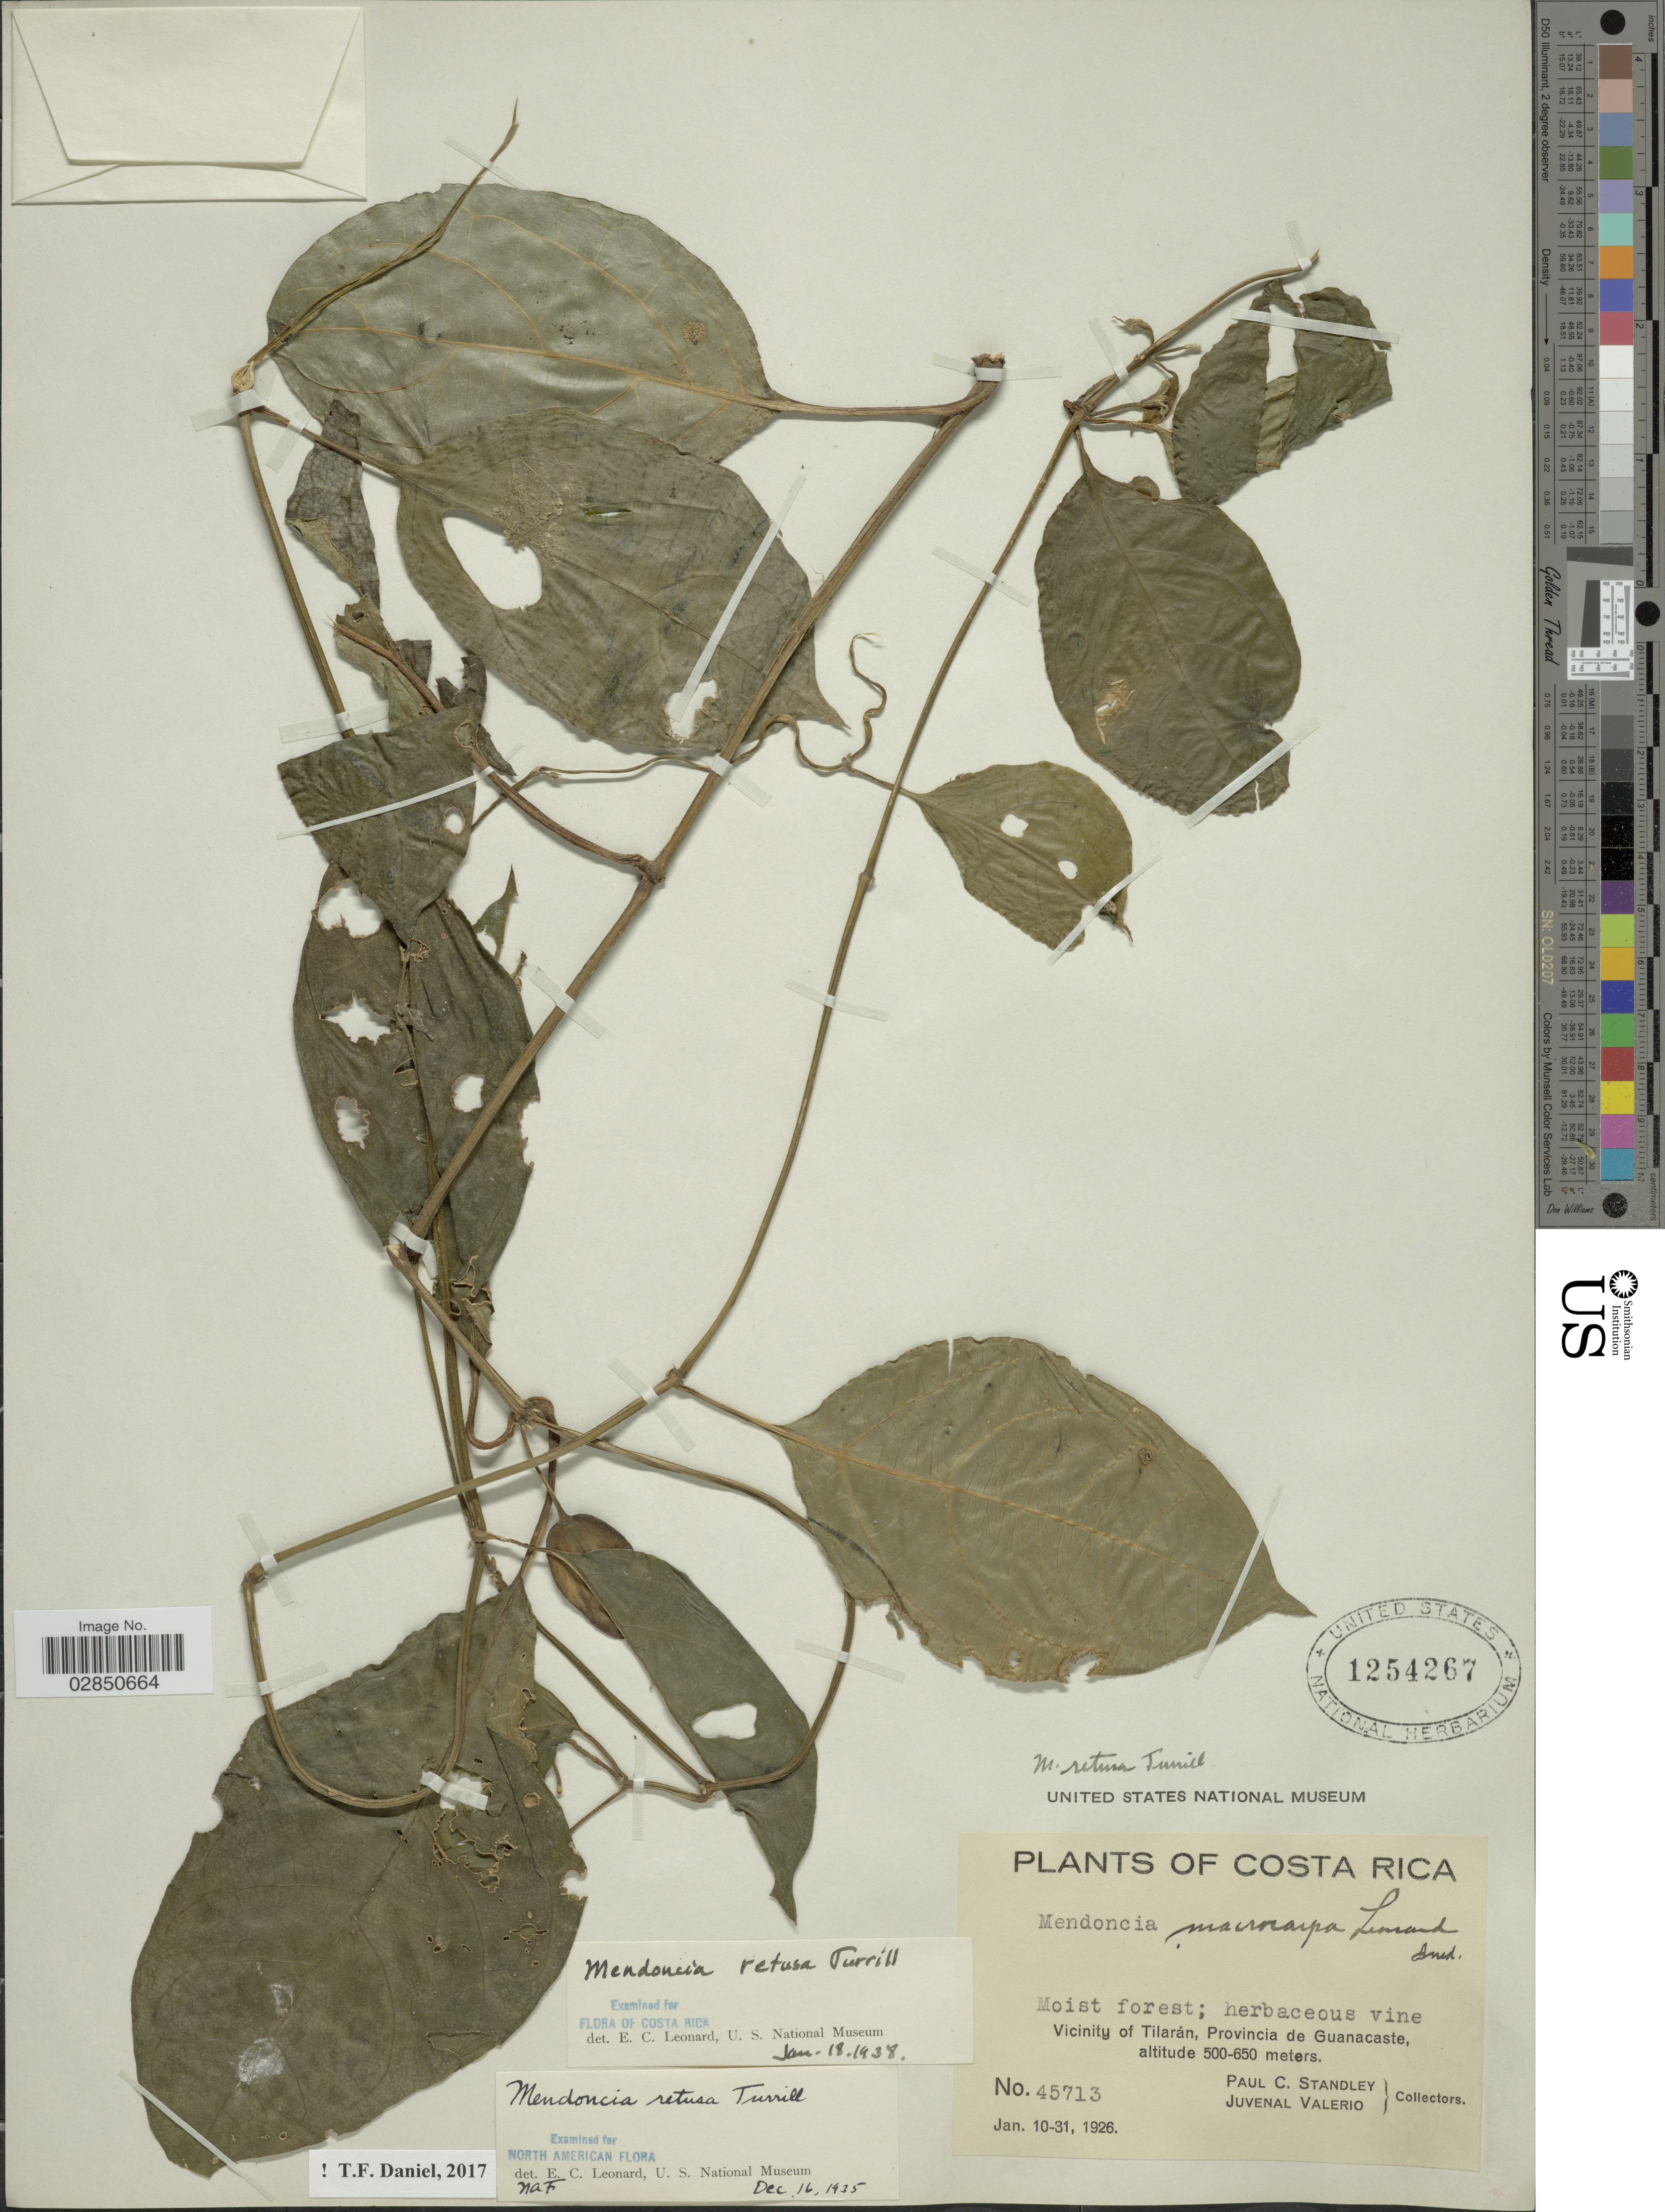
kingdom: Plantae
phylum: Tracheophyta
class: Magnoliopsida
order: Lamiales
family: Acanthaceae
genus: Mendoncia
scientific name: Mendoncia retusa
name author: Turrill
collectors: P. C. Standley & J. Valerio R.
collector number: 45713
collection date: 1926-01-10/1926-01-31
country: Costa Rica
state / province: Guanacaste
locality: Vicinity of Tilarán, Provincia de Guanacaste.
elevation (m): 500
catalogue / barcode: US 1254267